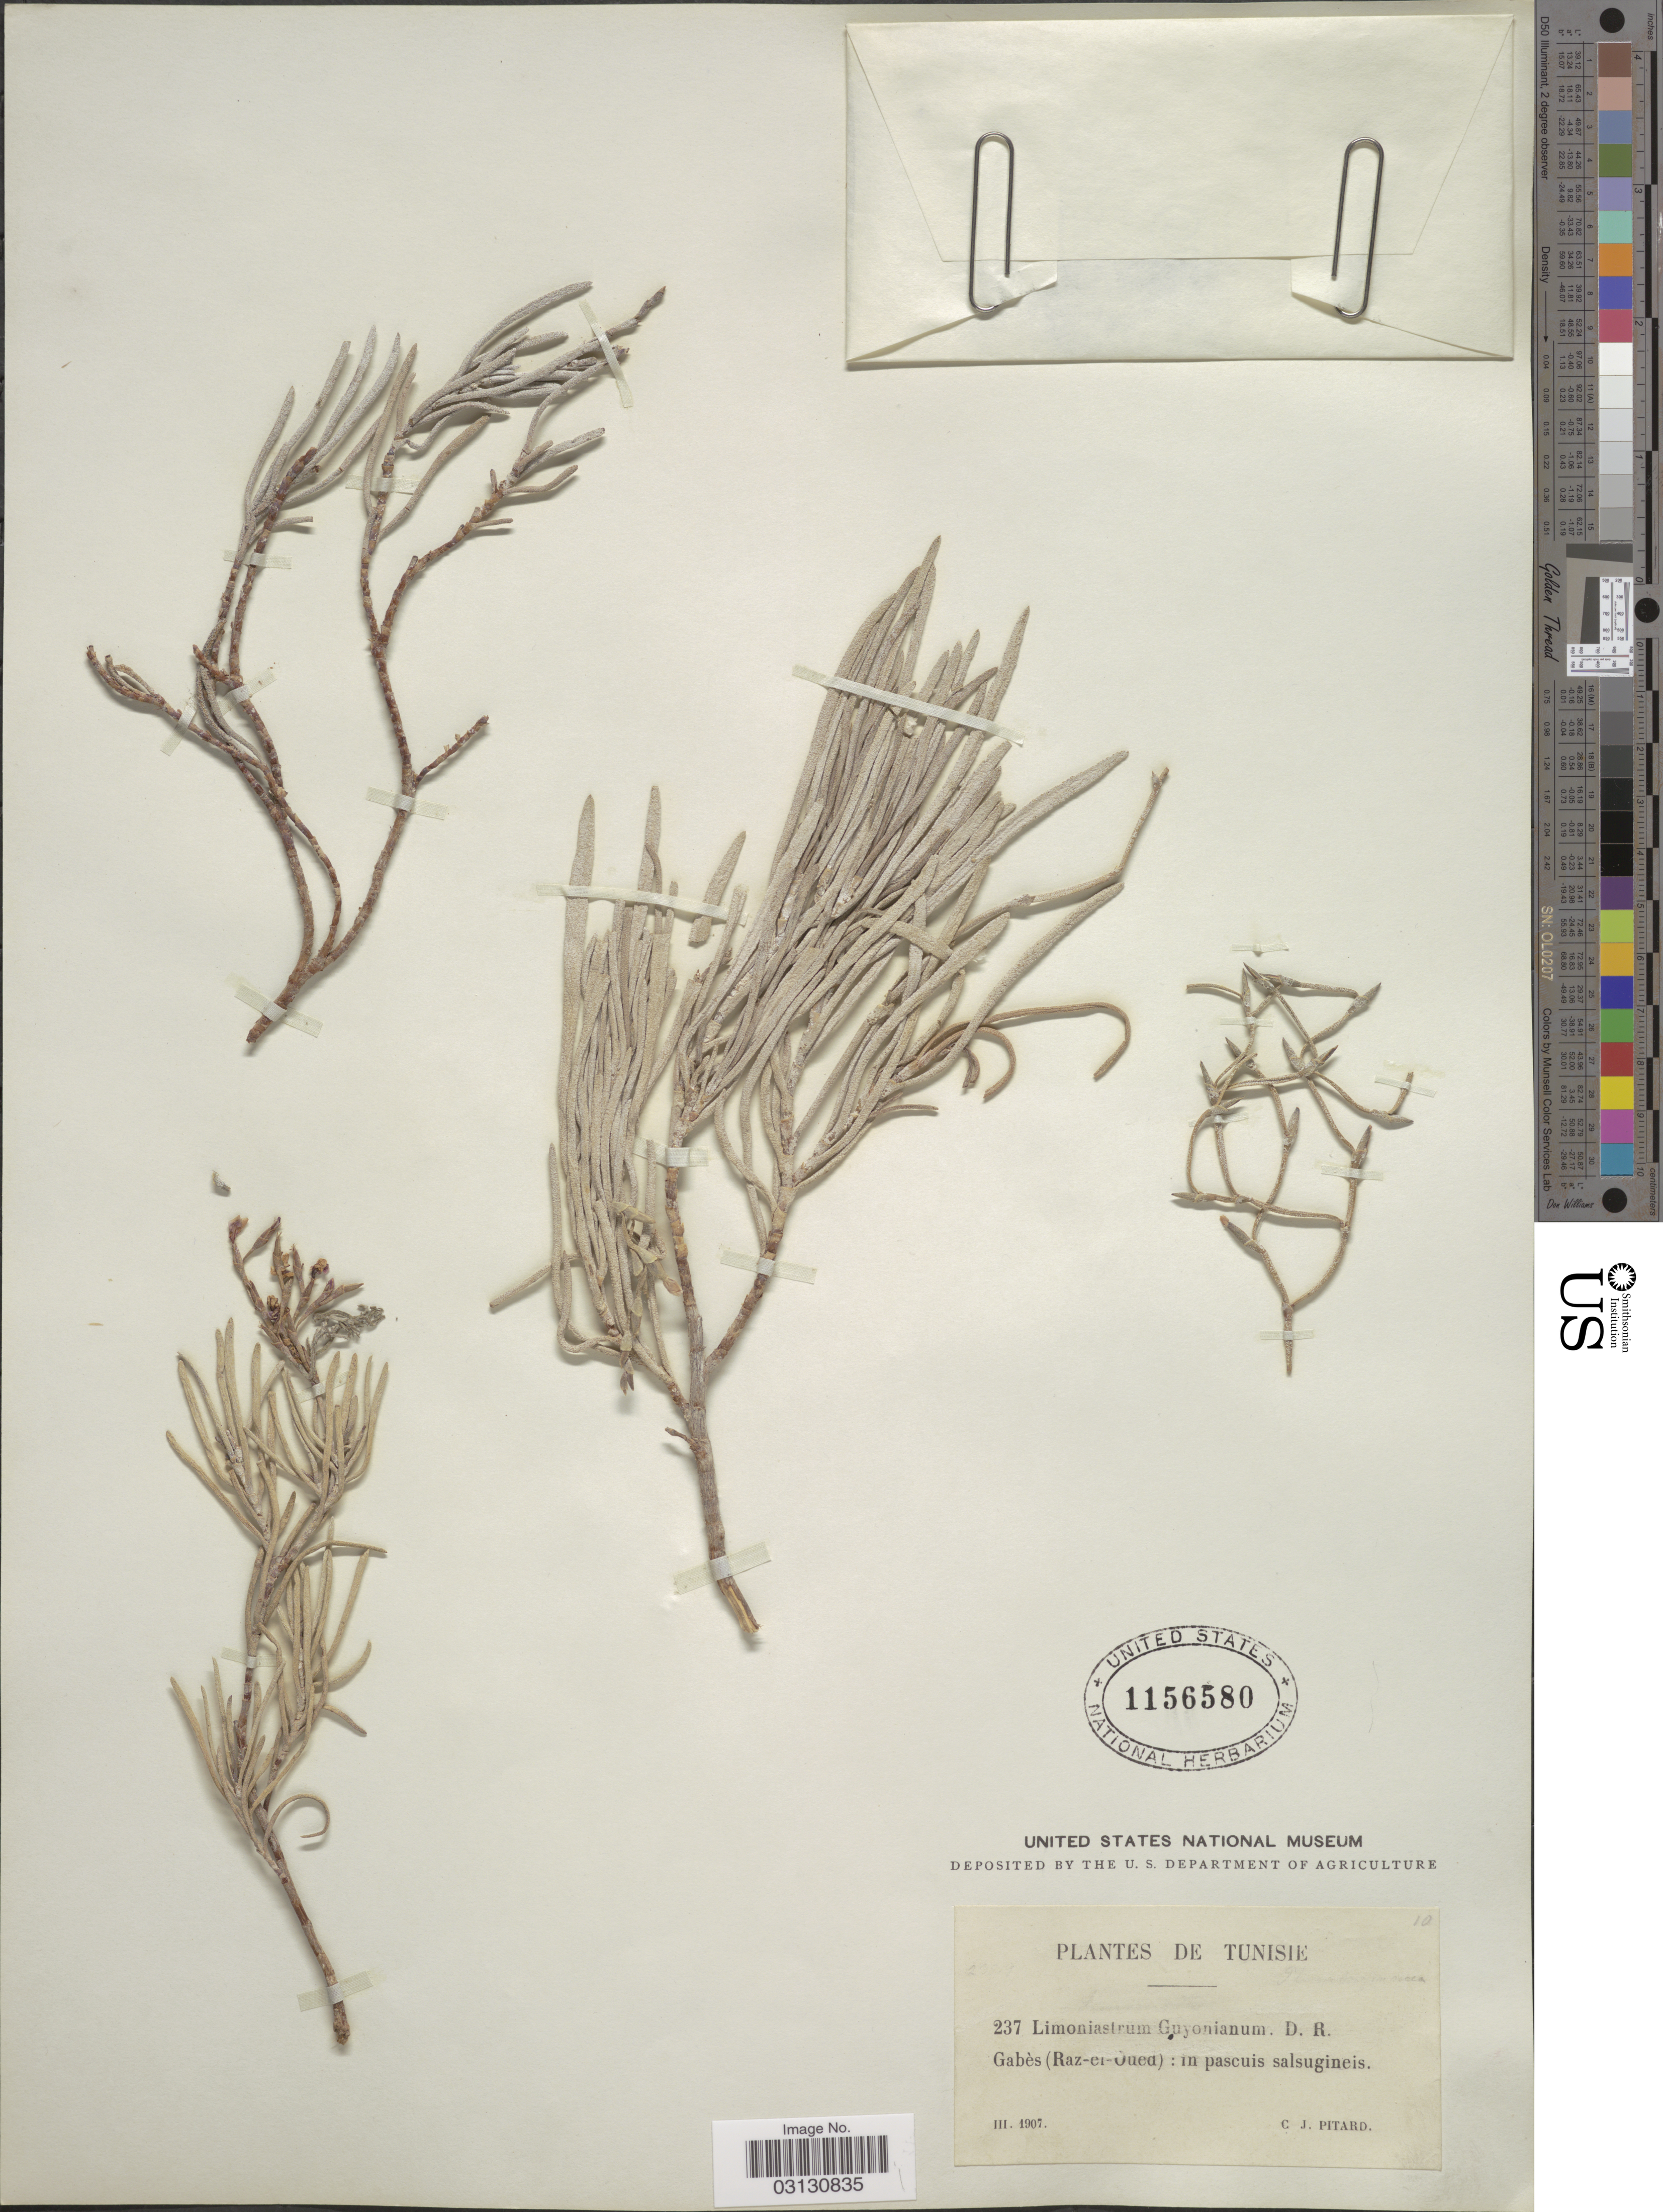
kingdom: Plantae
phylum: Tracheophyta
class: Magnoliopsida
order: Caryophyllales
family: Plumbaginaceae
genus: Limoniastrum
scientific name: Limoniastrum guyonianum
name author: Durieu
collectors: C. Pitard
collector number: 237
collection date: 1907-03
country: Tunisia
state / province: Gabès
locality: Tunisie, (Raz-el-Oued): in pascuis salsugineis.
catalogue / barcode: US 1156580